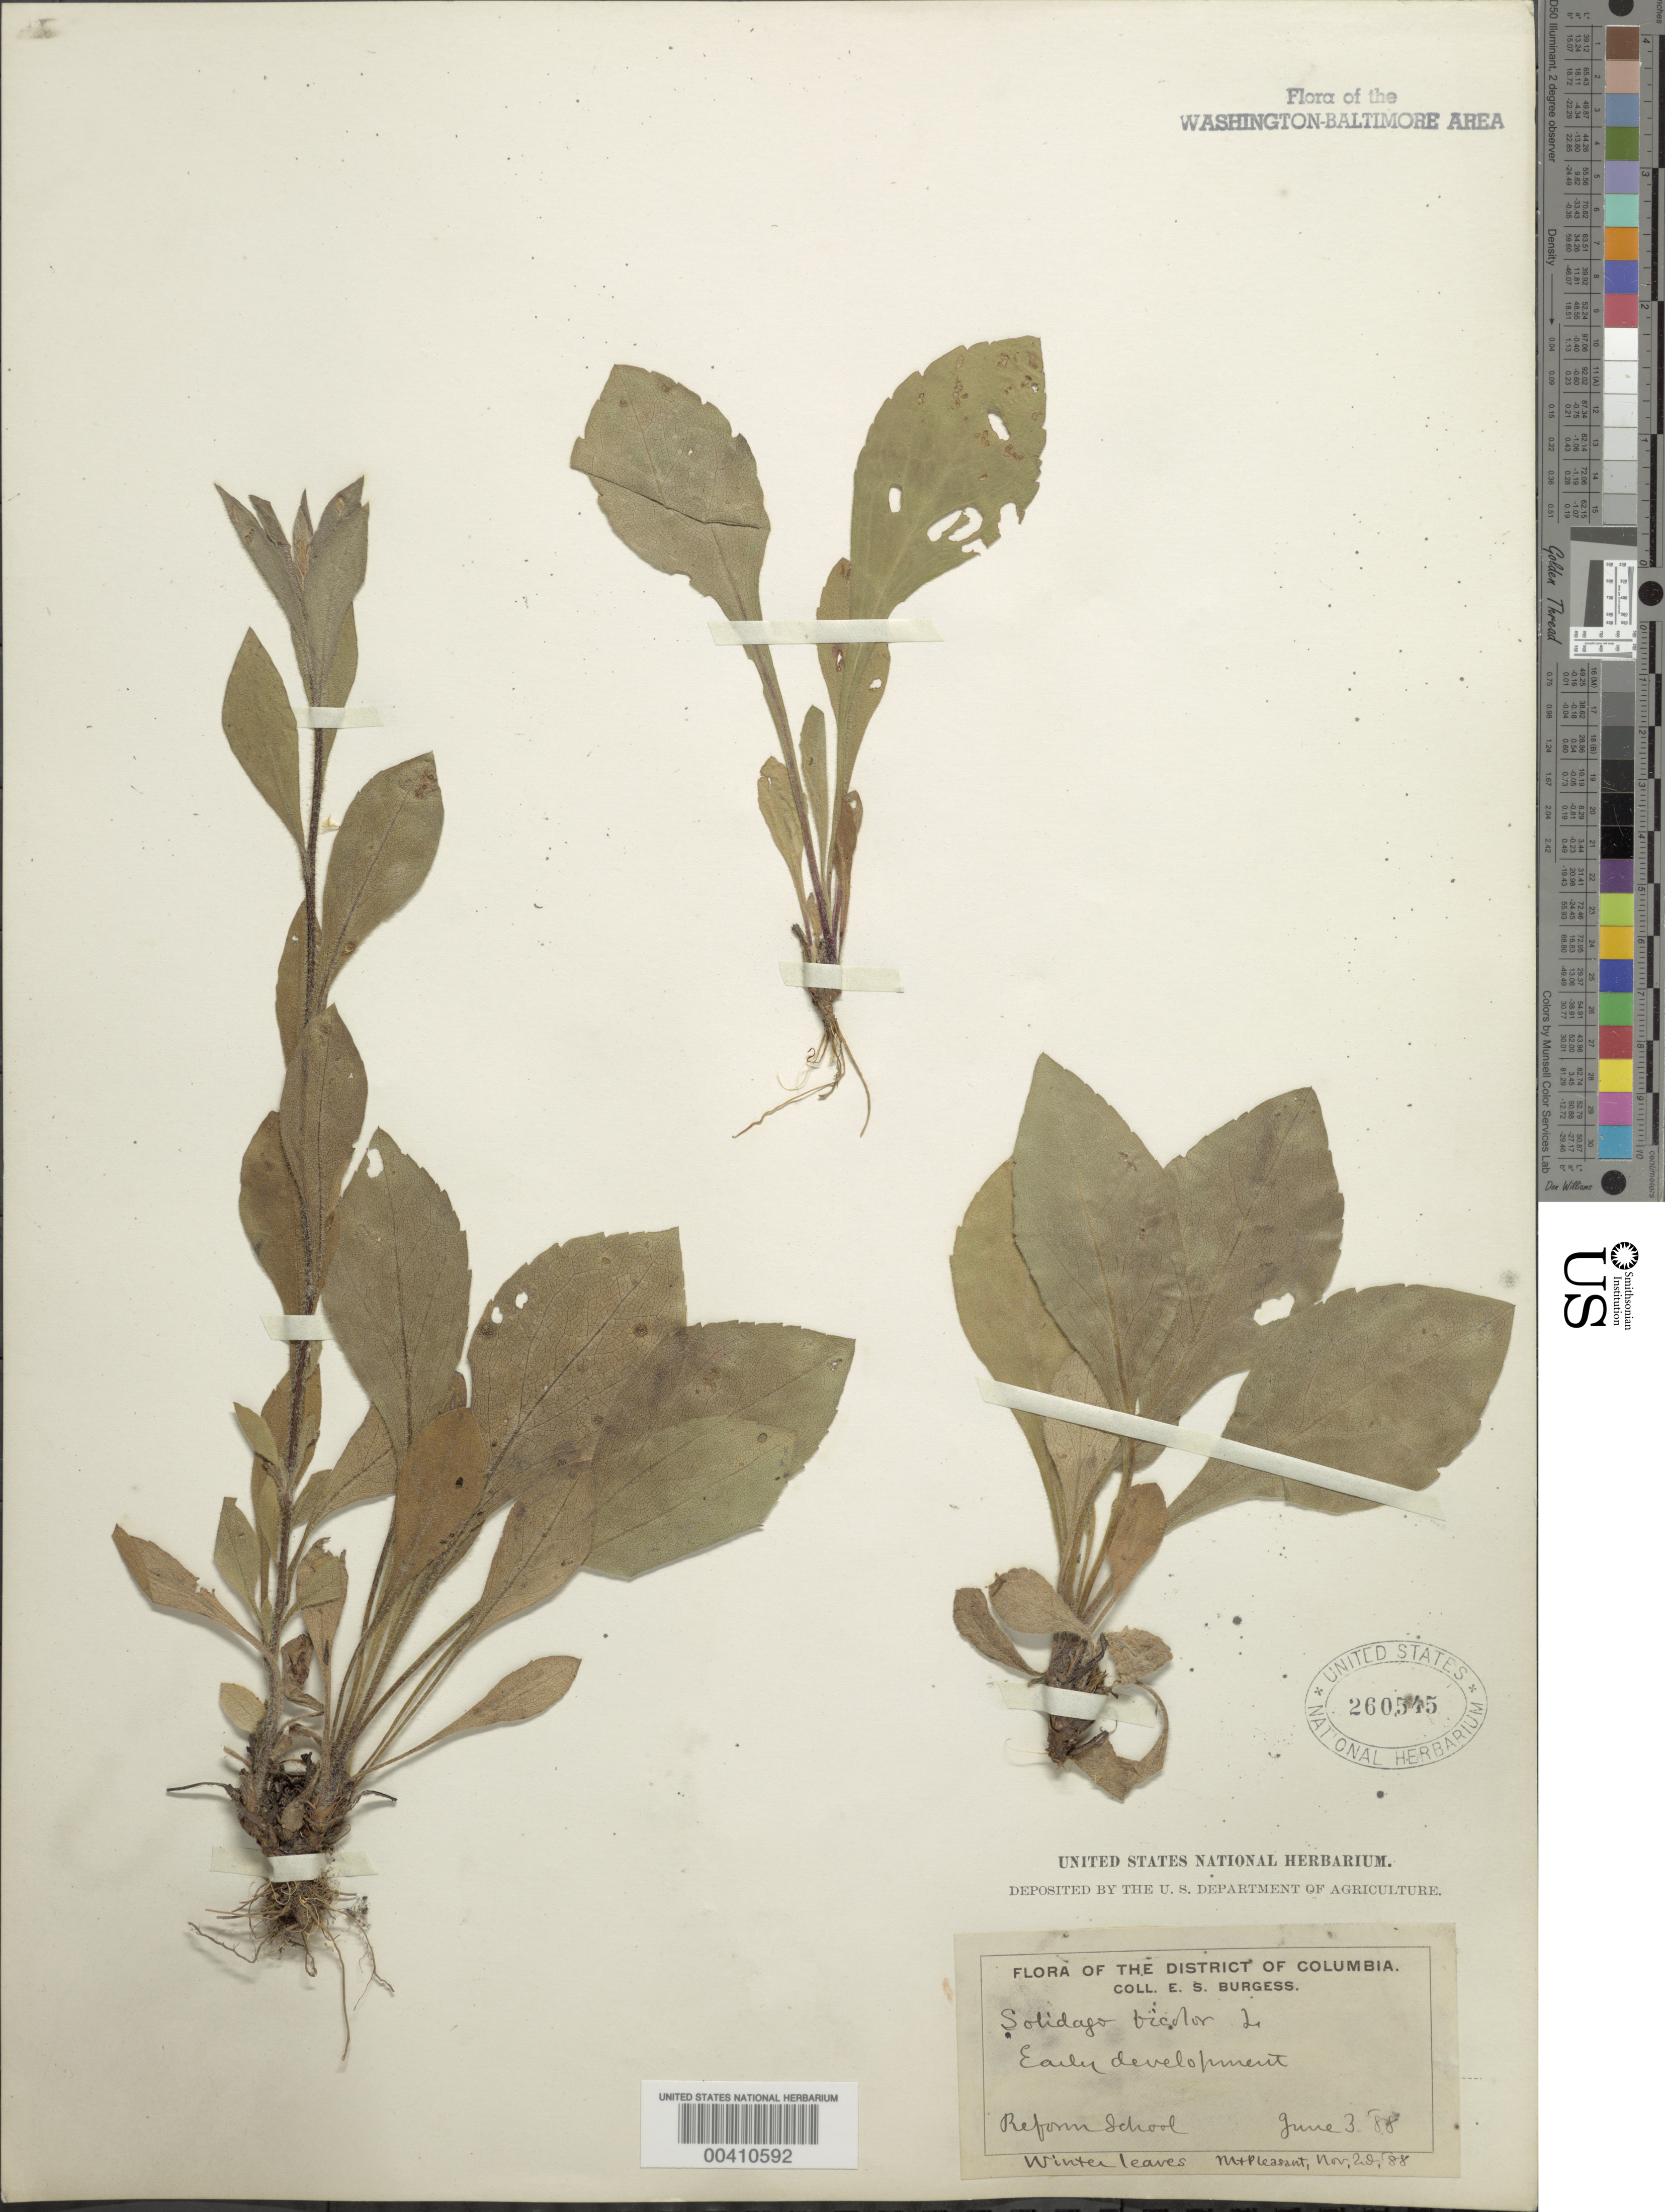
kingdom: Plantae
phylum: Tracheophyta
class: Magnoliopsida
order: Asterales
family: Asteraceae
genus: Solidago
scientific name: Solidago bicolor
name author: L.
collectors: E. Burgess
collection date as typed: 29 Nov 1888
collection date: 1888-11-29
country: United States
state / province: District of Columbia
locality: Reform School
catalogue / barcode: US 260545